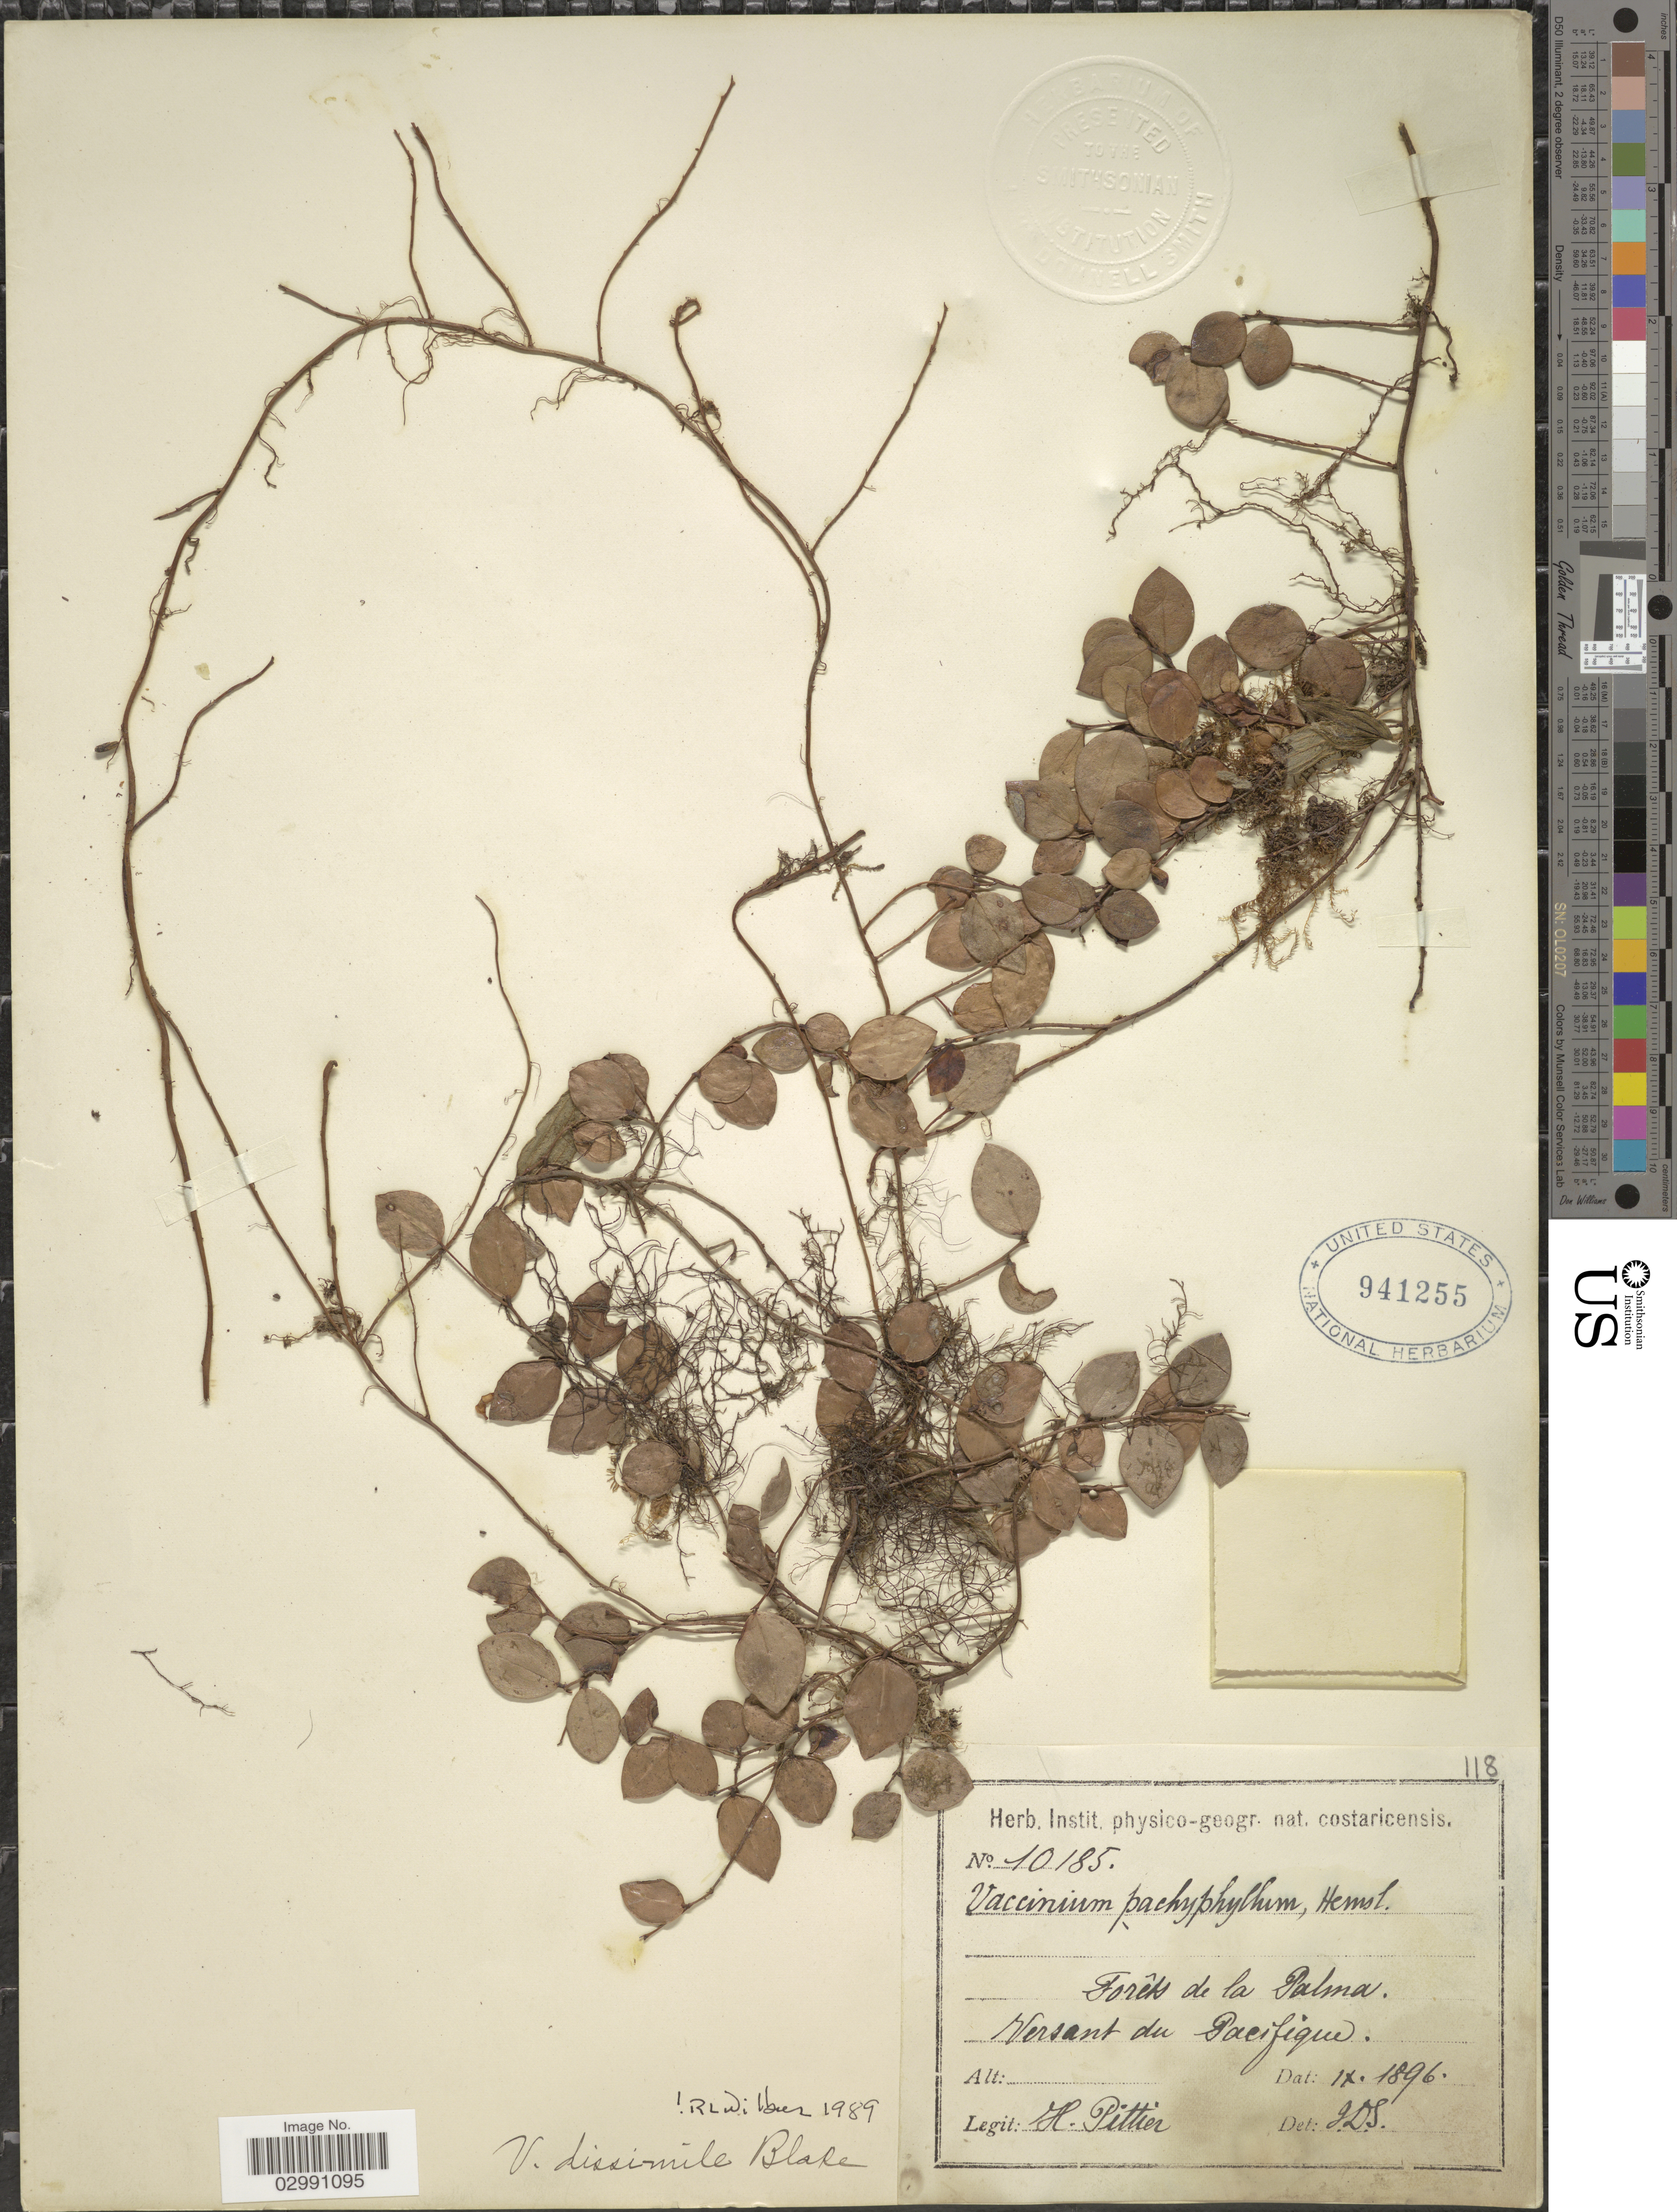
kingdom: Plantae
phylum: Tracheophyta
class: Magnoliopsida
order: Ericales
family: Ericaceae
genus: Vaccinium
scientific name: Vaccinium dissimile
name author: S.F. Blake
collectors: H. F. Pittier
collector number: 10185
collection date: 1896-09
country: Costa Rica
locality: Forêts de la Palma. Versant du Pacifique.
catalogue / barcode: US 941255